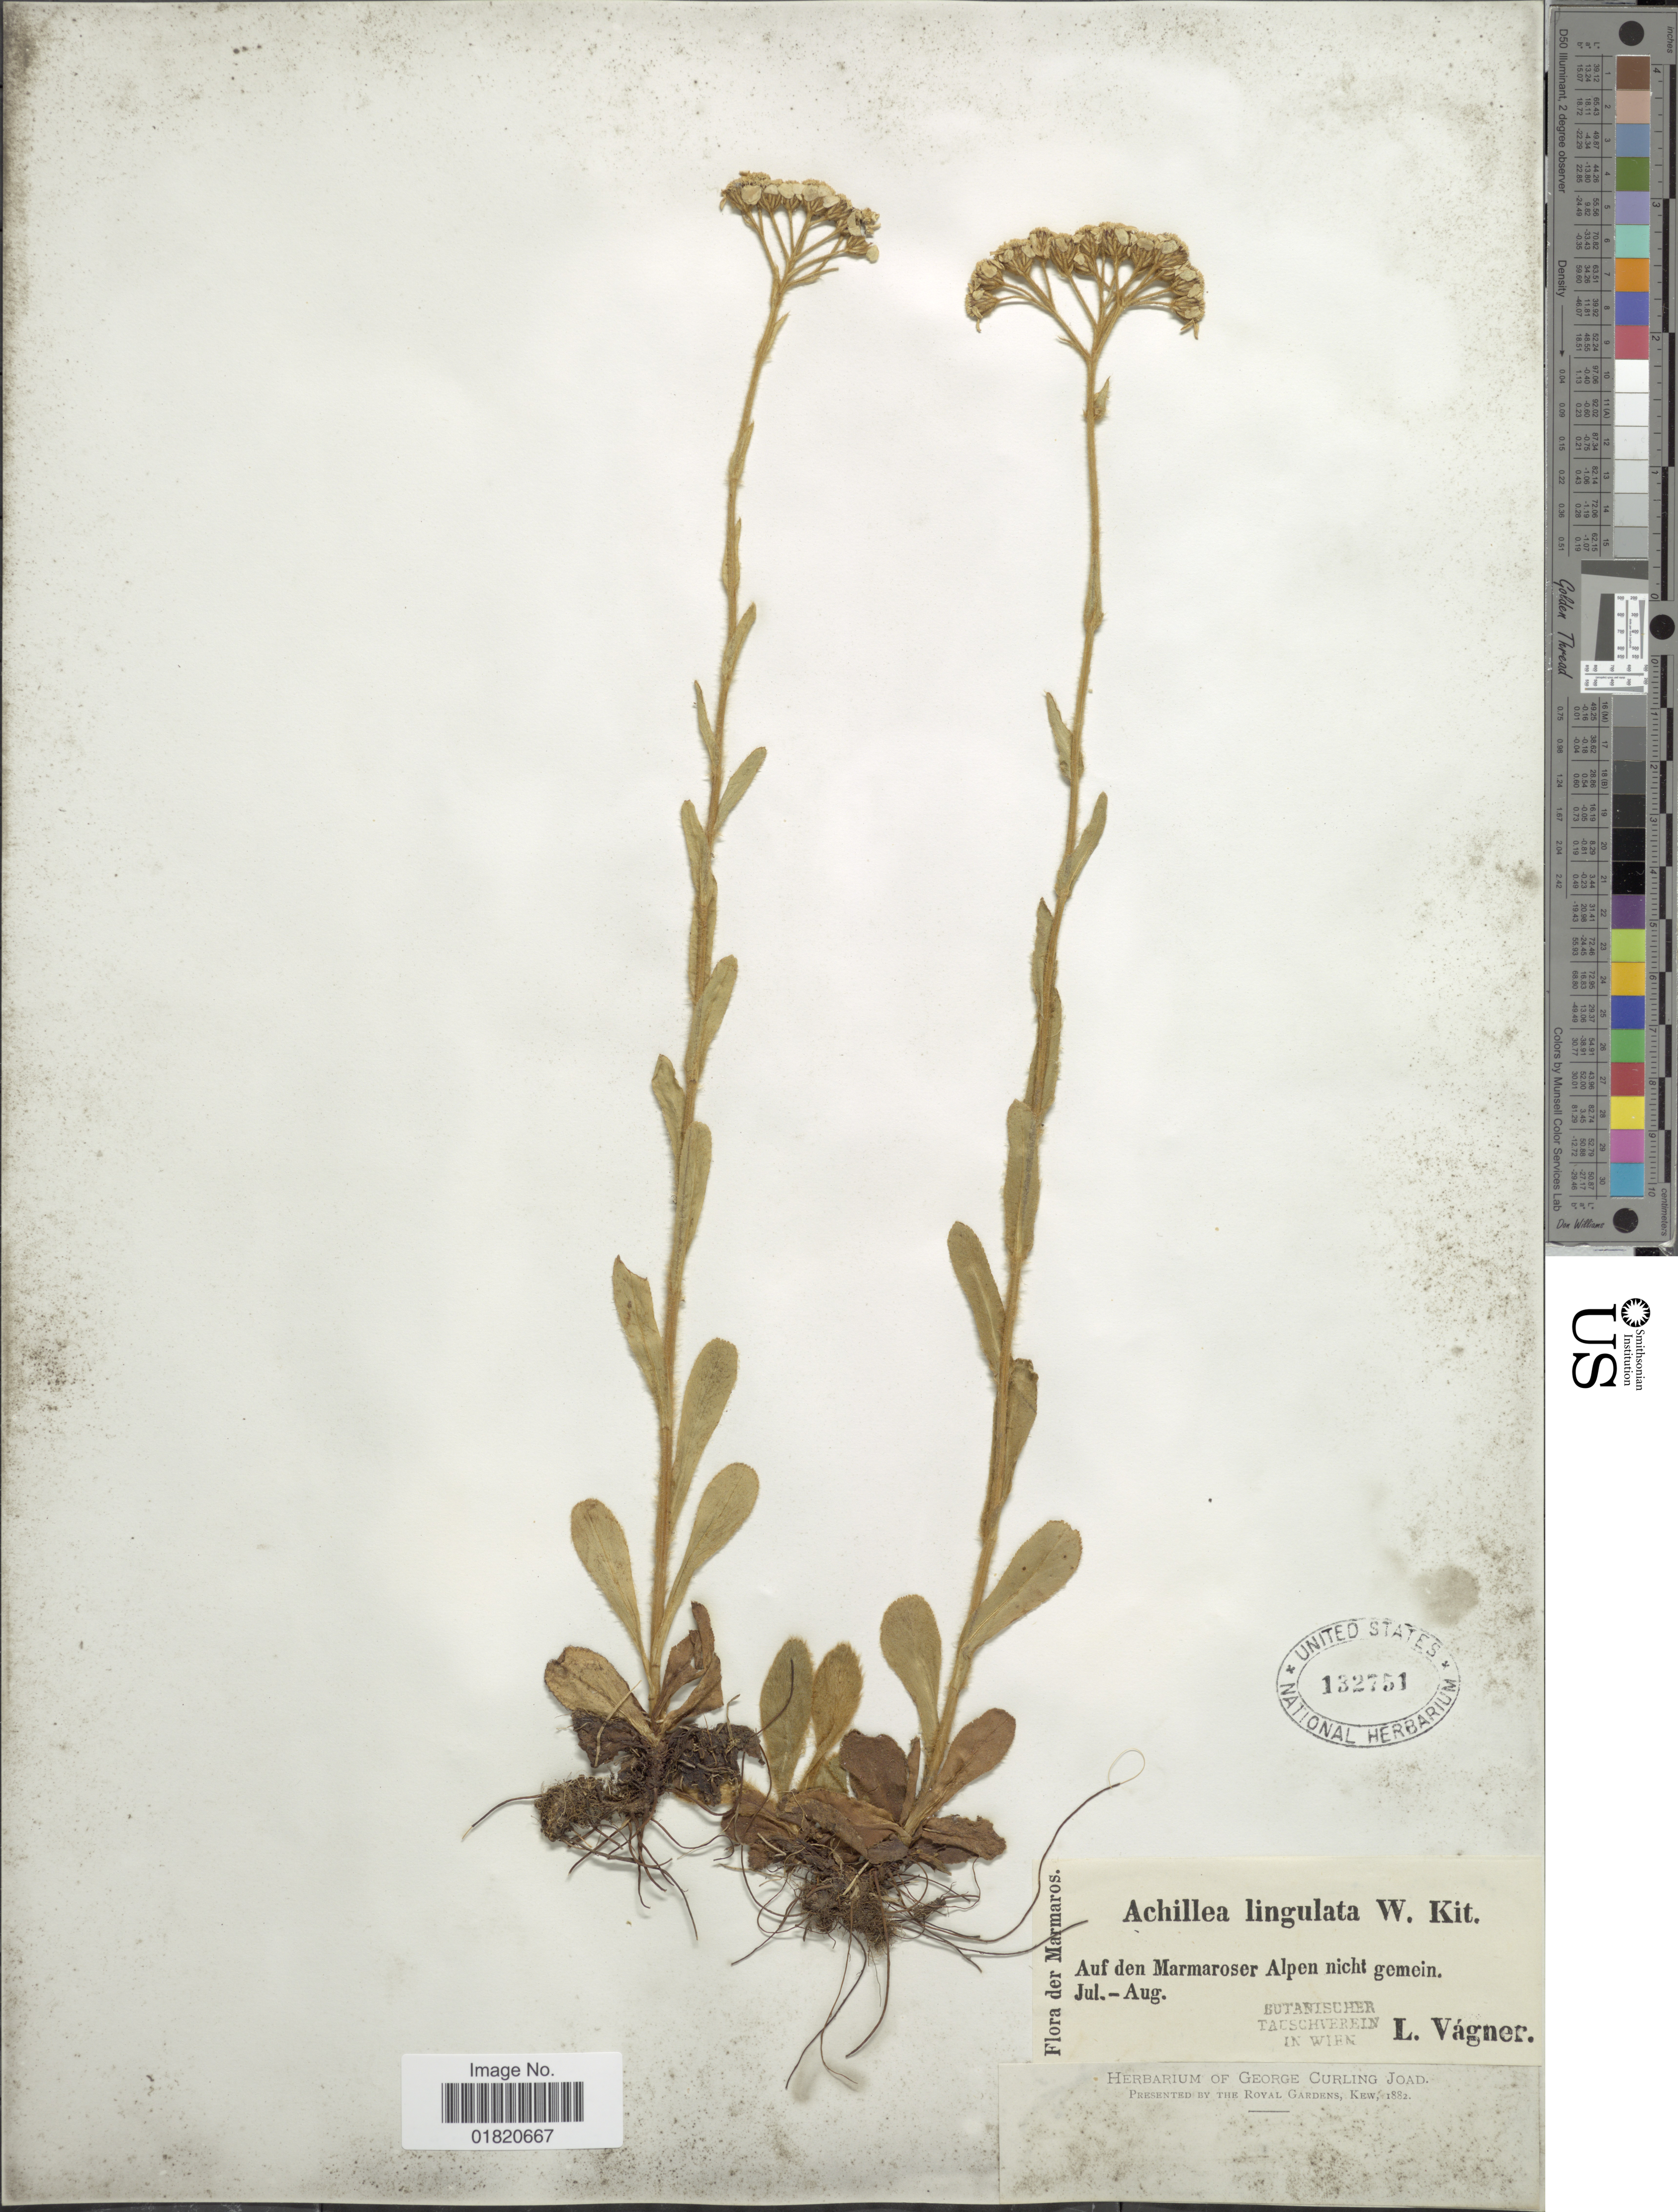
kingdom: Plantae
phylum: Tracheophyta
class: Magnoliopsida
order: Asterales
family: Asteraceae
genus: Achillea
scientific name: Achillea lingulata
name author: Waldst. & Kit.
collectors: L. Vagner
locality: Marmaros. Auf den Marmaroser Alpen nicht gemein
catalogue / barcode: US 132751